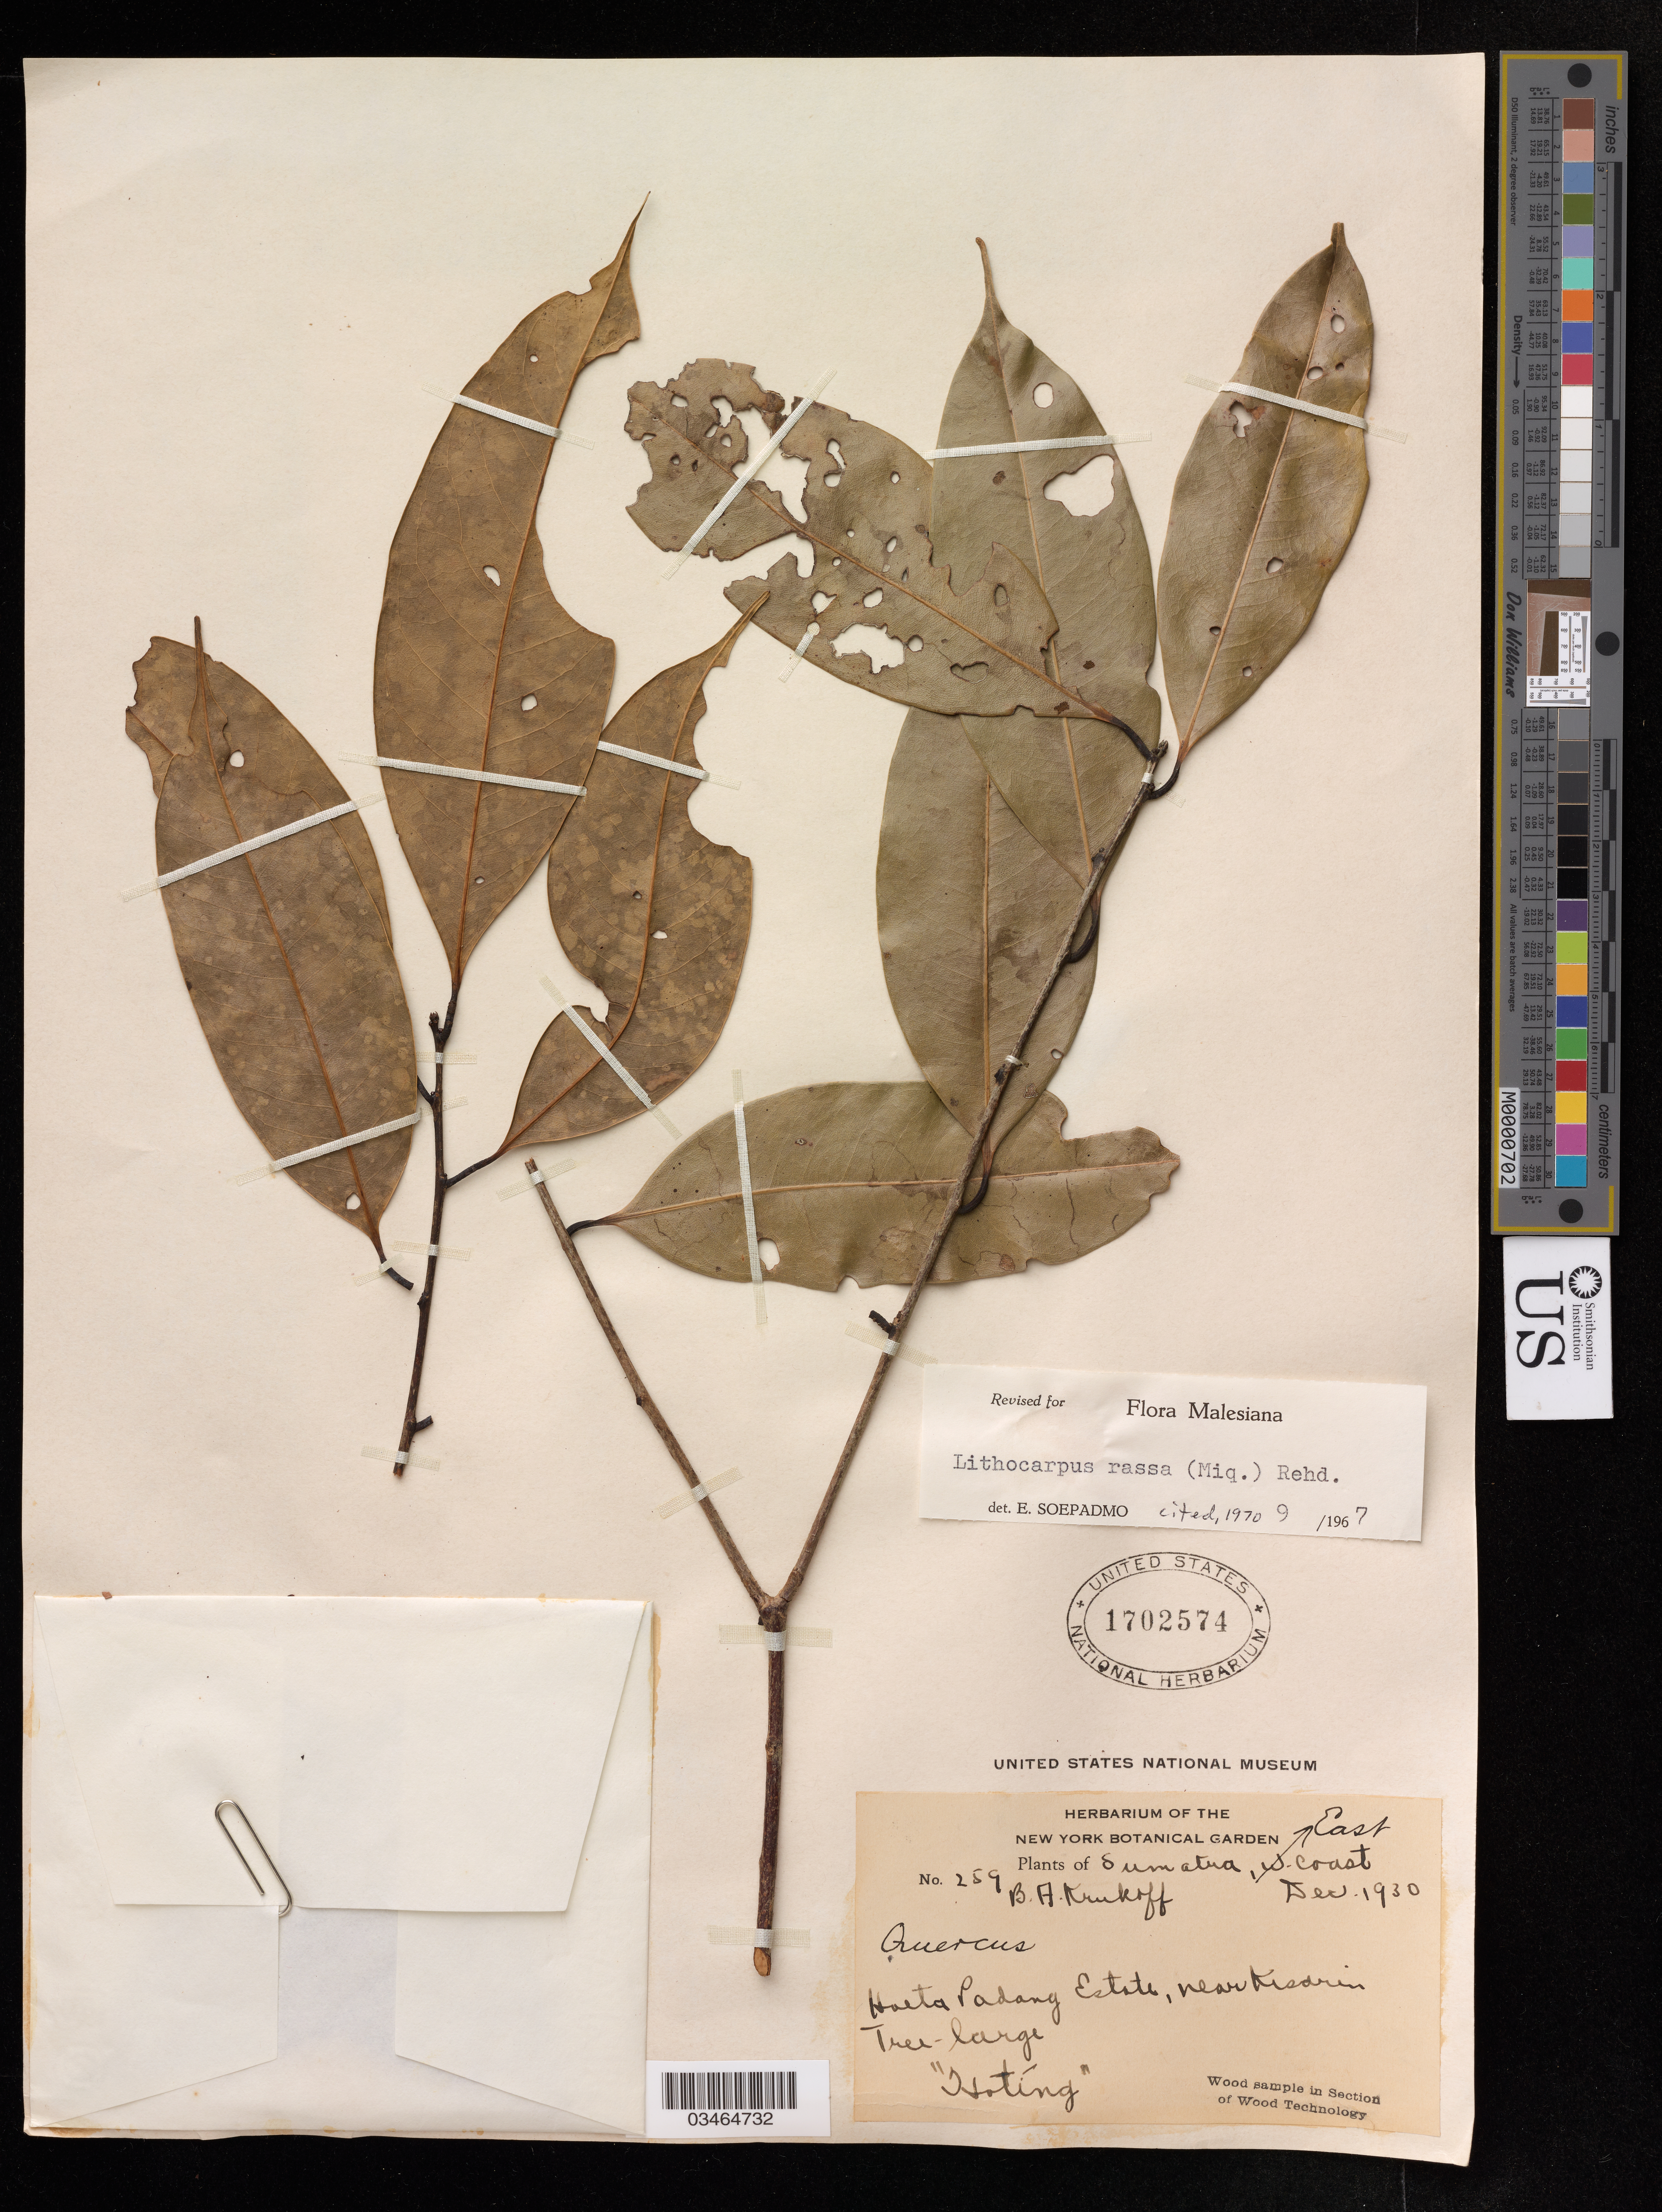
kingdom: Plantae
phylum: Tracheophyta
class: Magnoliopsida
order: Fagales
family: Fagaceae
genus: Lithocarpus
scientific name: Lithocarpus rassa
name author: (Miq.) Rehder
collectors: B. Krukoff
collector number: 259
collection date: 1930-12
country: Indonesia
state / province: Sumatra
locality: East Coast, Hueta Padang Estate, near Kesarin.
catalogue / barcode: US 1702574